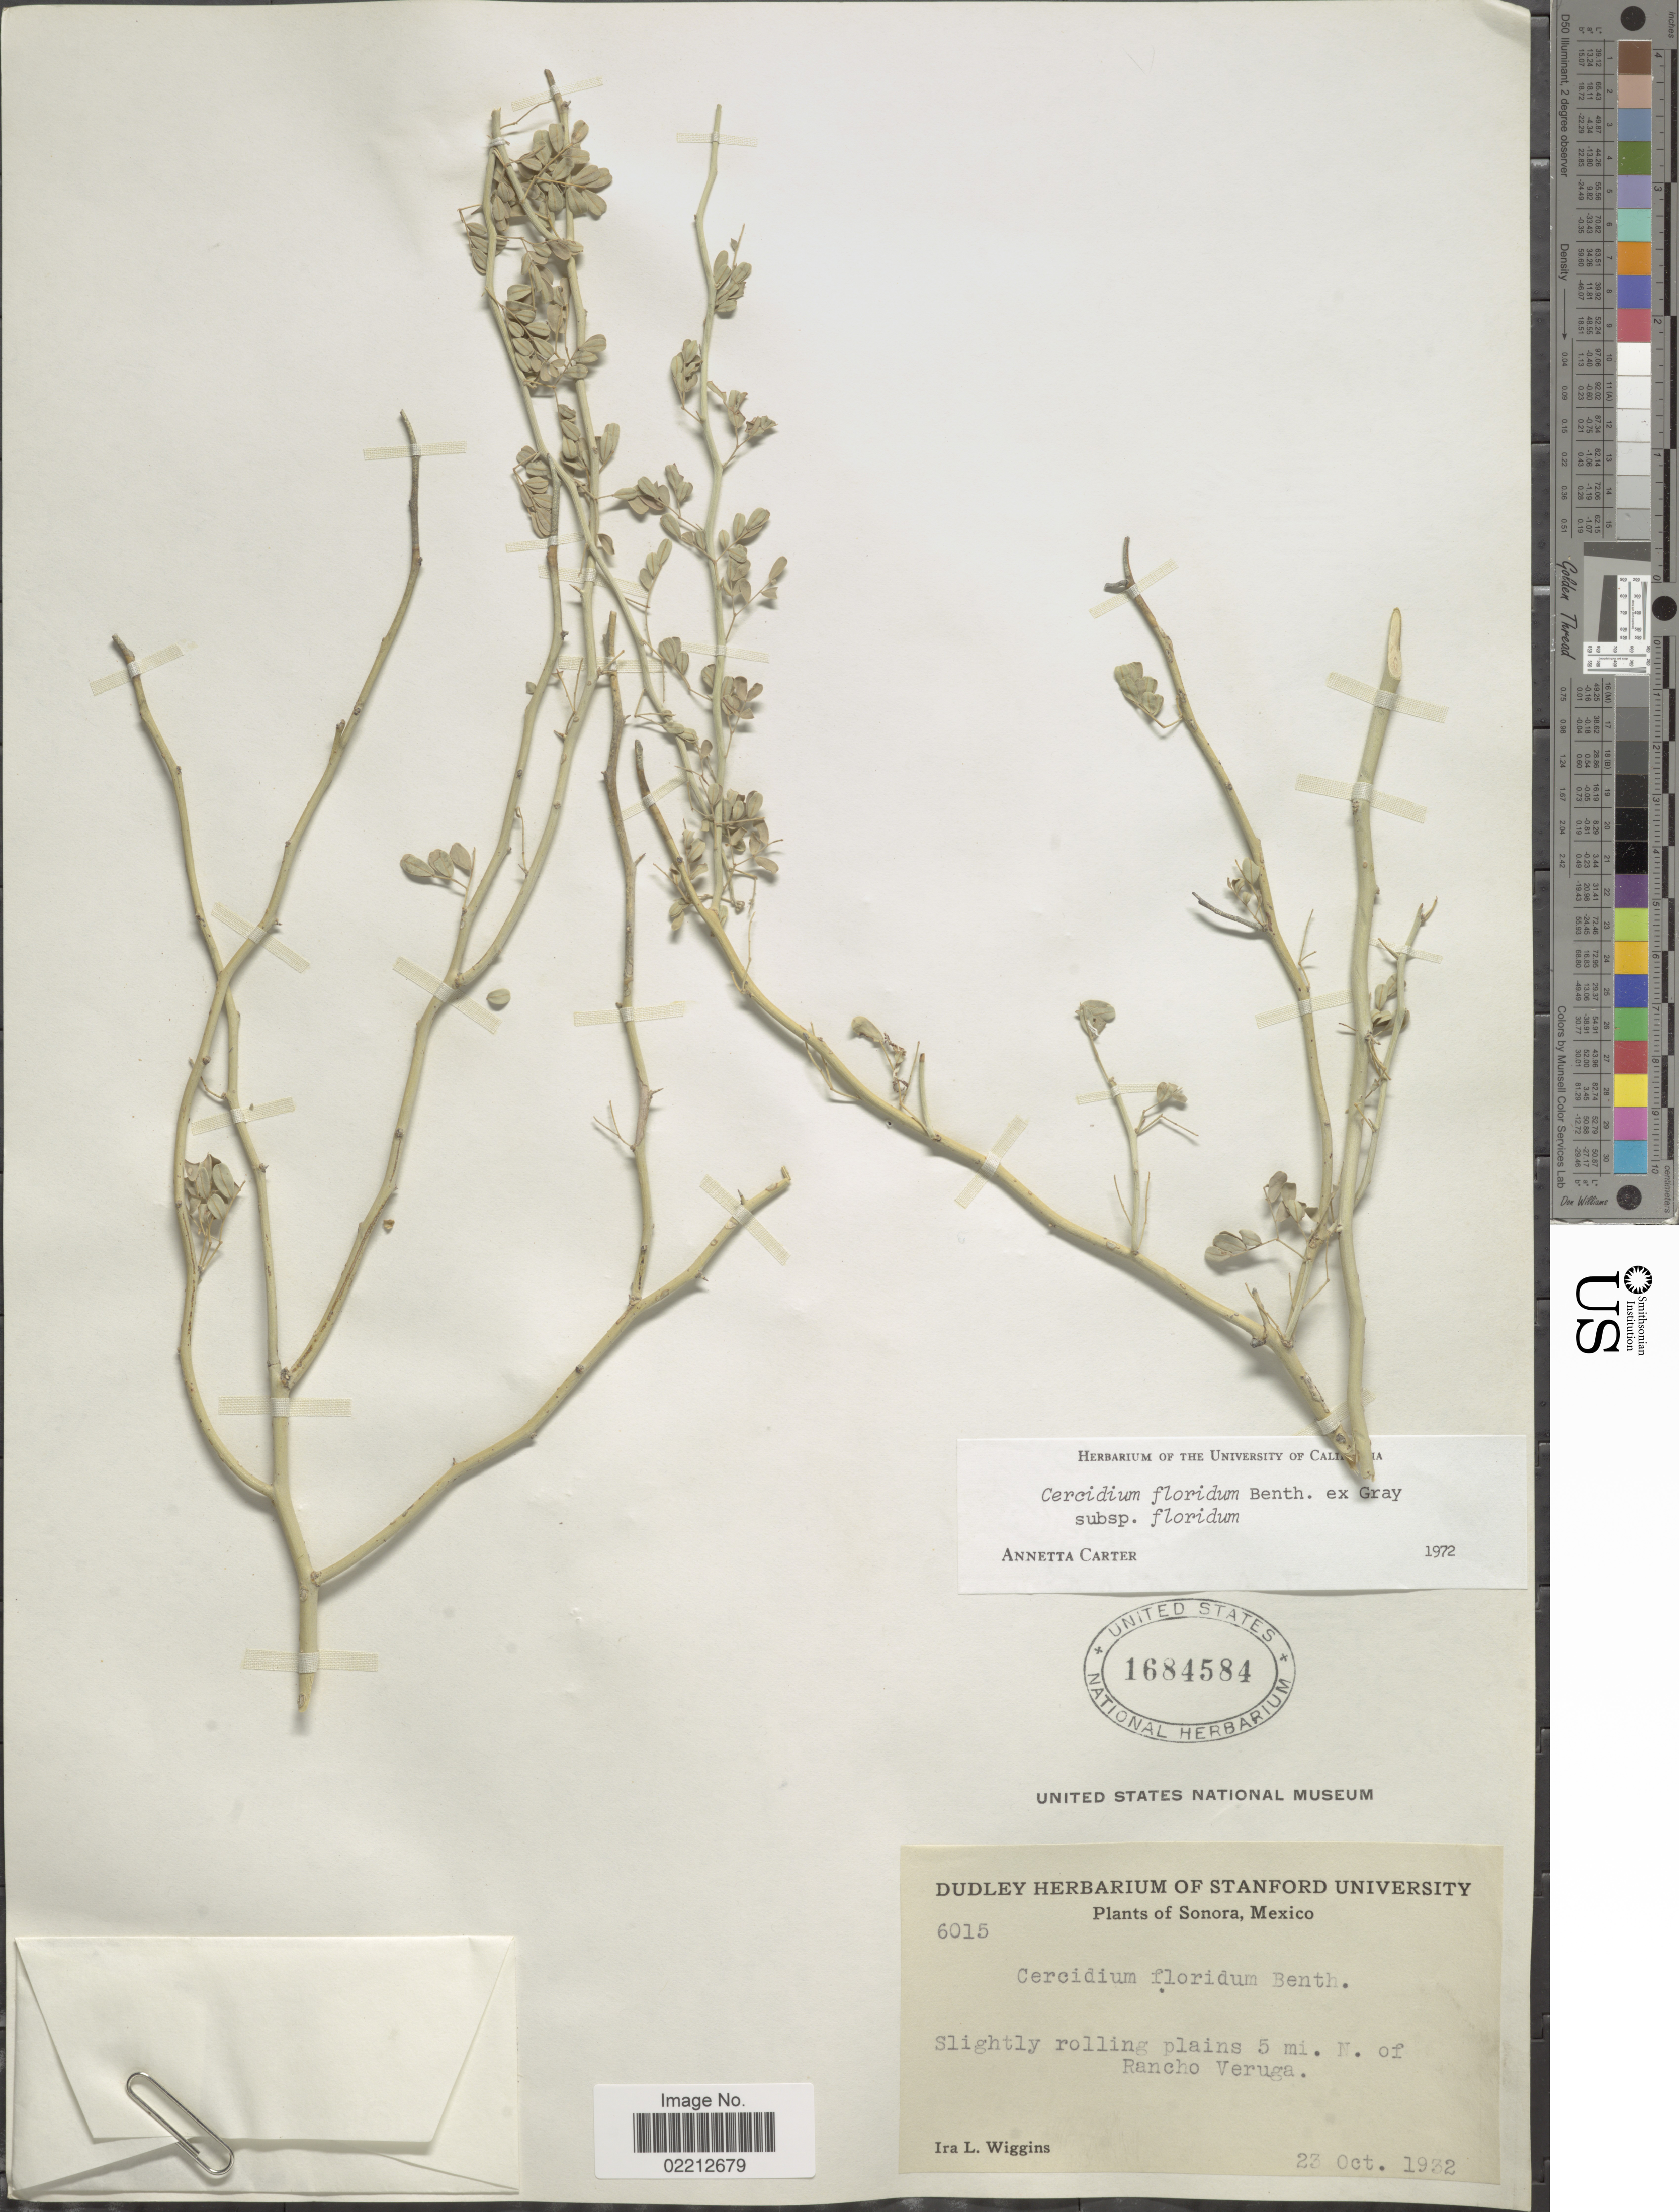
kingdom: Plantae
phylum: Tracheophyta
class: Magnoliopsida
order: Fabales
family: Fabaceae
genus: Parkinsonia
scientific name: Parkinsonia florida subsp. florida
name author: (Benth. ex A. Gray) S. Watson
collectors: I. L. Wiggins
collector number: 6015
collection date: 1932-10-23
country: Mexico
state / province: Sonora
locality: Slightly rolling plains 5 mi. N. of Rancho Veruga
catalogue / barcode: US 1684584